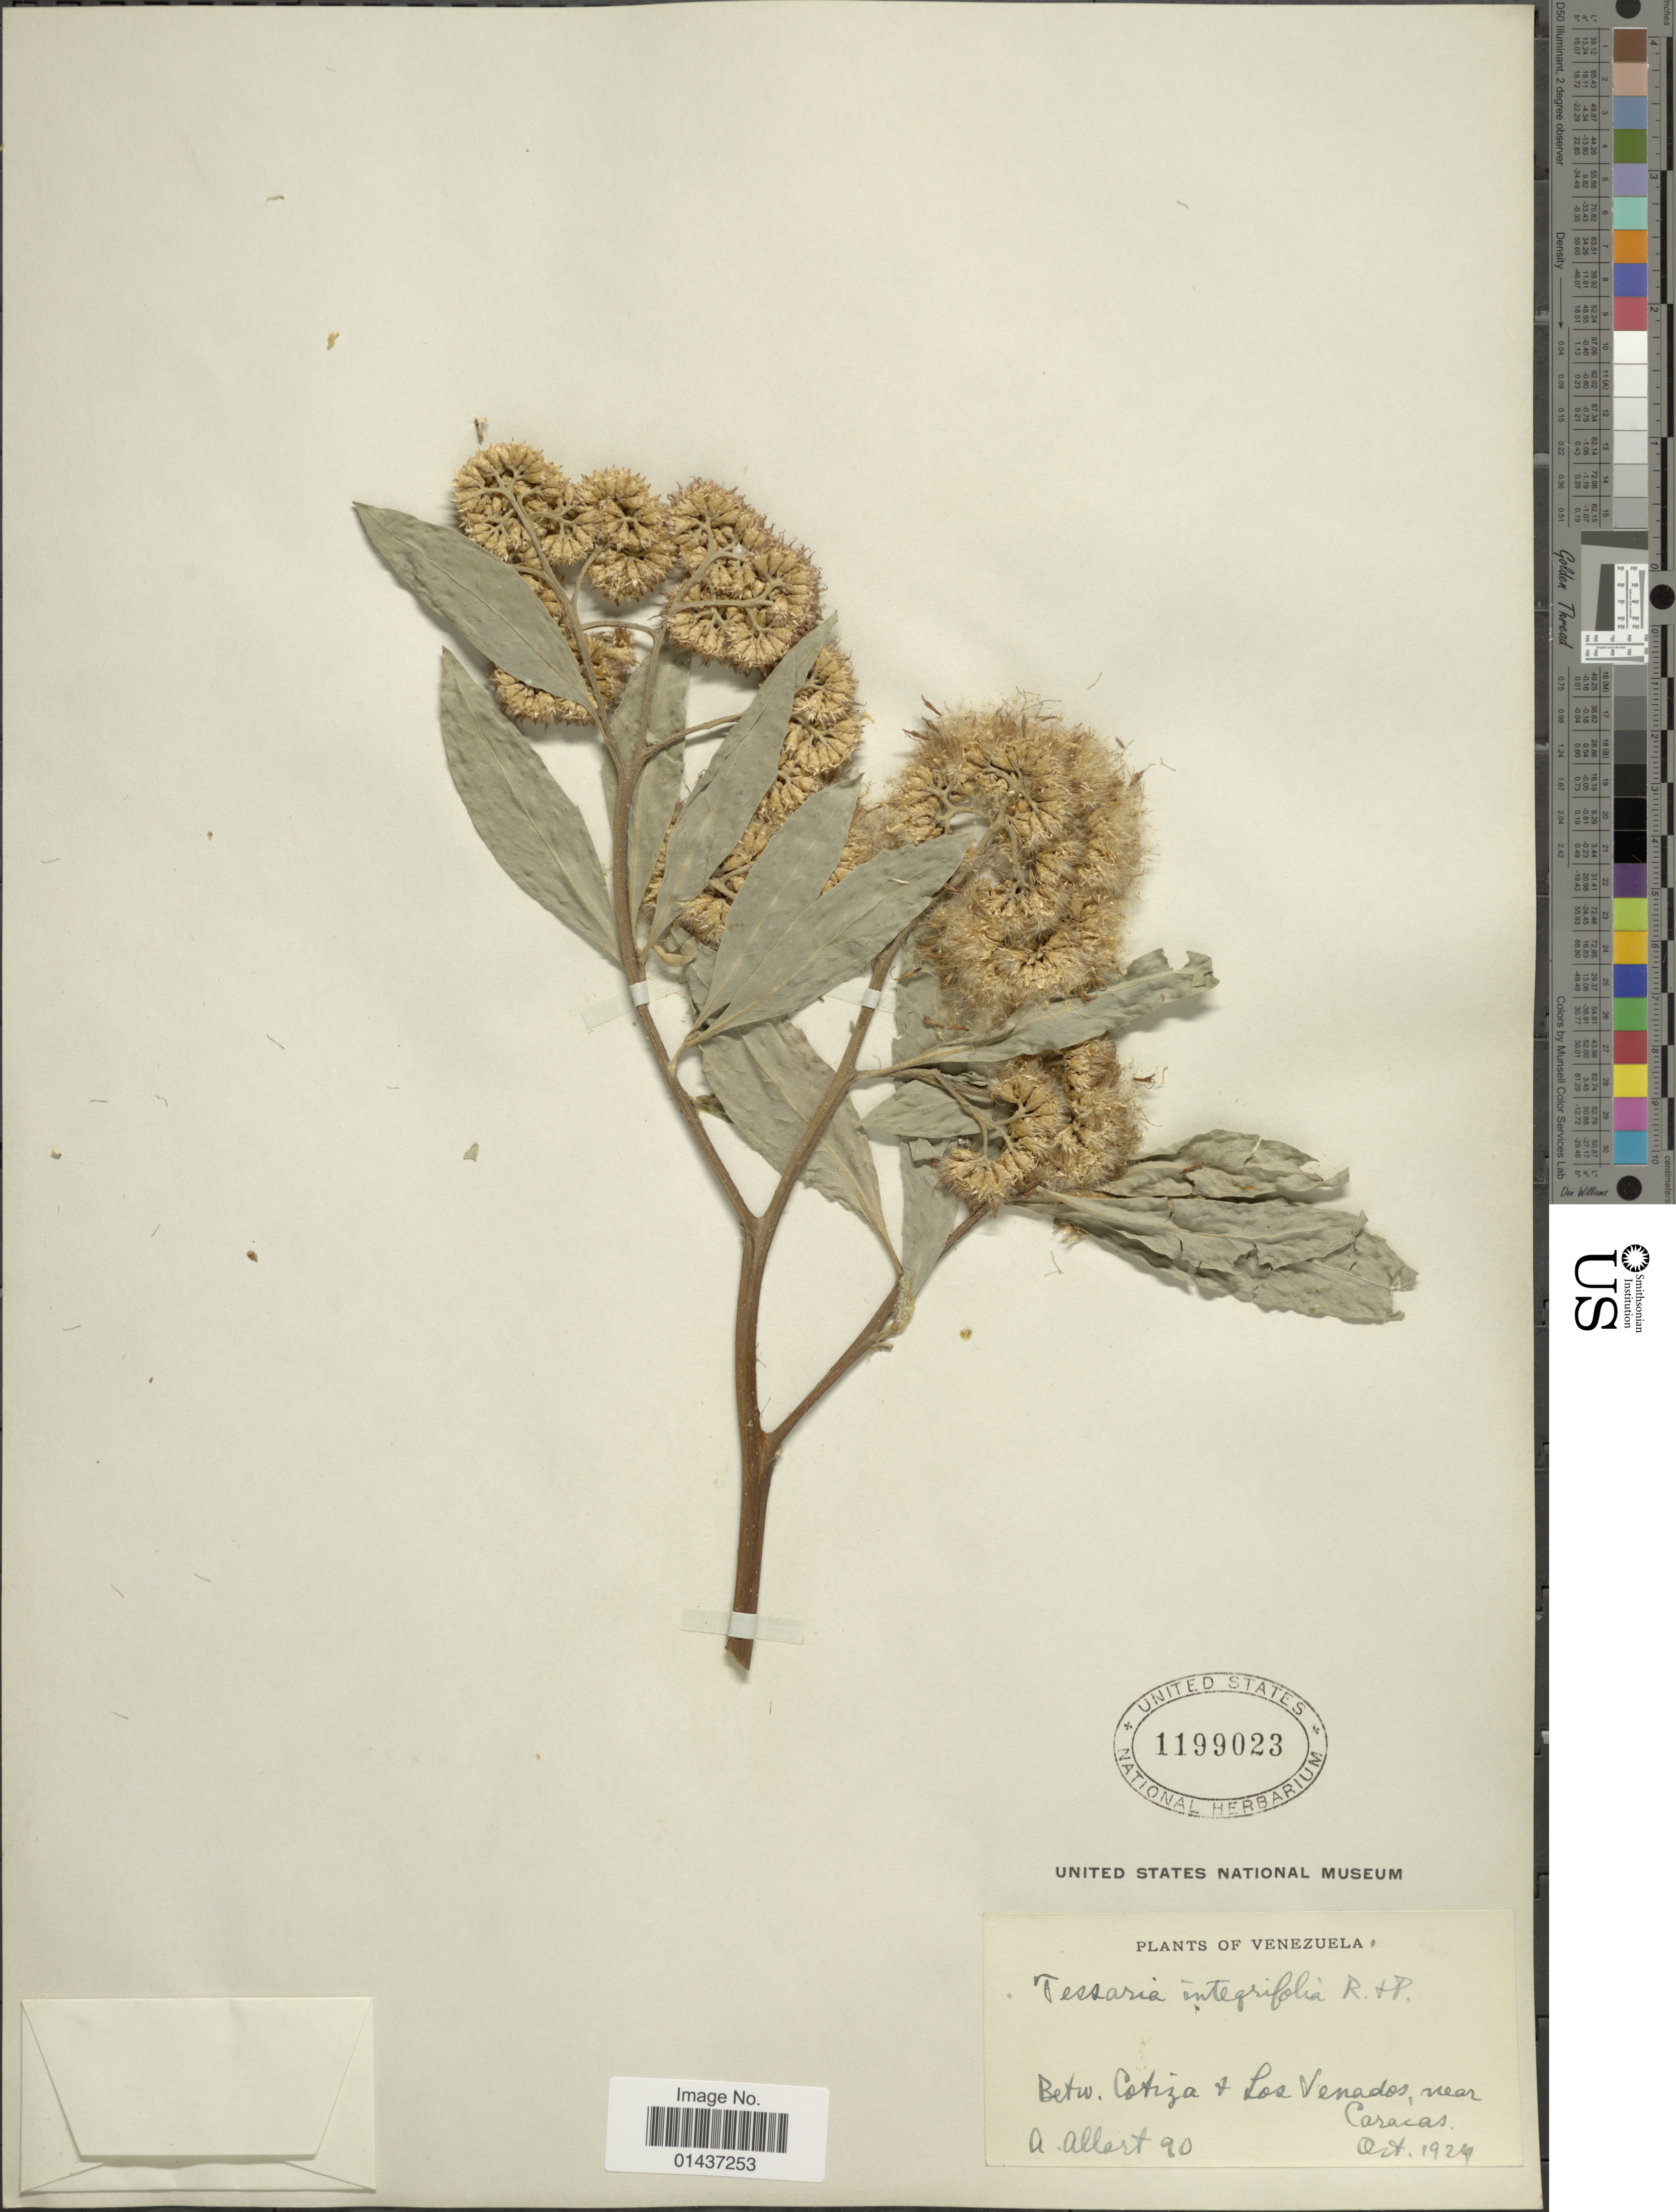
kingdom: Plantae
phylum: Tracheophyta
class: Magnoliopsida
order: Asterales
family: Asteraceae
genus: Tessaria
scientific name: Tessaria integrifolia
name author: Ruiz & Pav.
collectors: A. Allart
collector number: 90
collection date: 1924-10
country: Venezuela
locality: Bet. Cotiza + Los Venados, near Caracas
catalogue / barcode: US 1199023